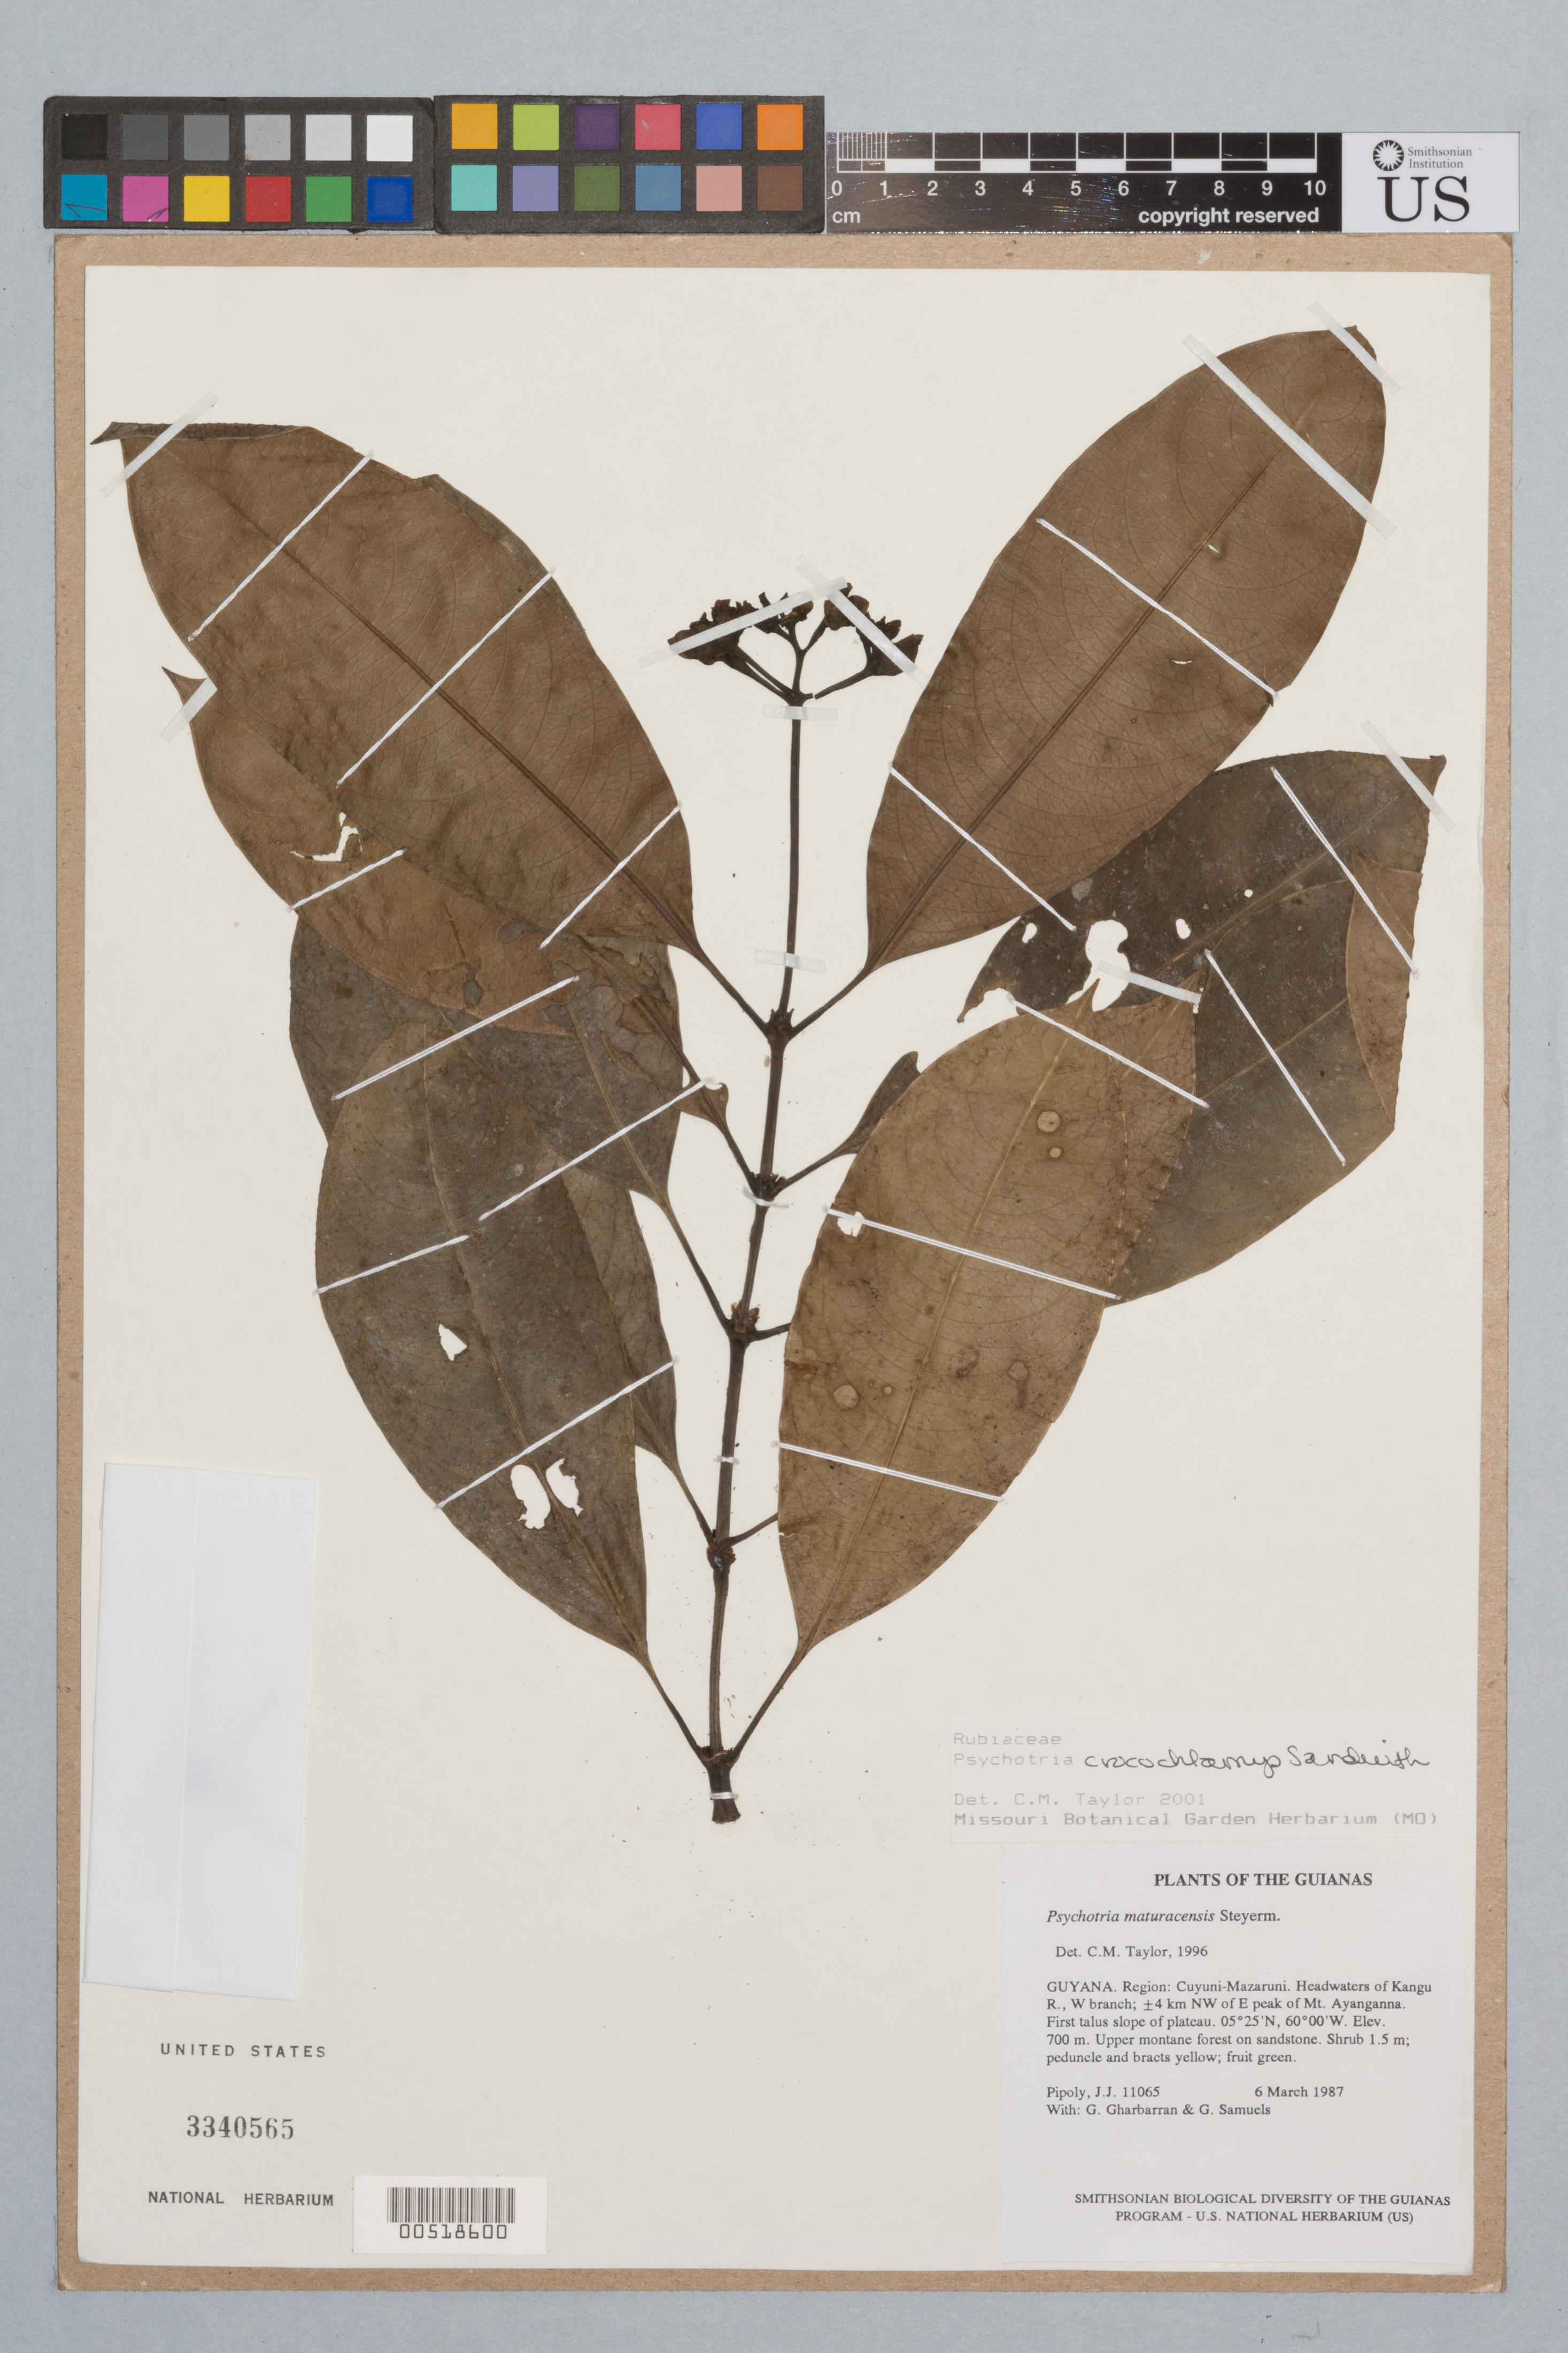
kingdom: Plantae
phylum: Tracheophyta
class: Magnoliopsida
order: Gentianales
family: Rubiaceae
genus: Palicourea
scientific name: Palicourea crocochlamys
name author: (Sandw.) Delprete & J.H. Kirkbr.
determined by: Kirkbride, J. H., Jr.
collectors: J. J. Pipoly, G. Gharbarran & G. Samuels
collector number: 11065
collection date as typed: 6 March 1987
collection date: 1987-03-06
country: Guyana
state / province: Cuyuni-Mazaruni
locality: Headwaters of Kangu R., W branch; ±4 km NW of E peak of Mt. Ayanganna. First talus slope of plateau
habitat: Upper montane forest on sandstone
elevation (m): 700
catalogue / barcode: US 3340565